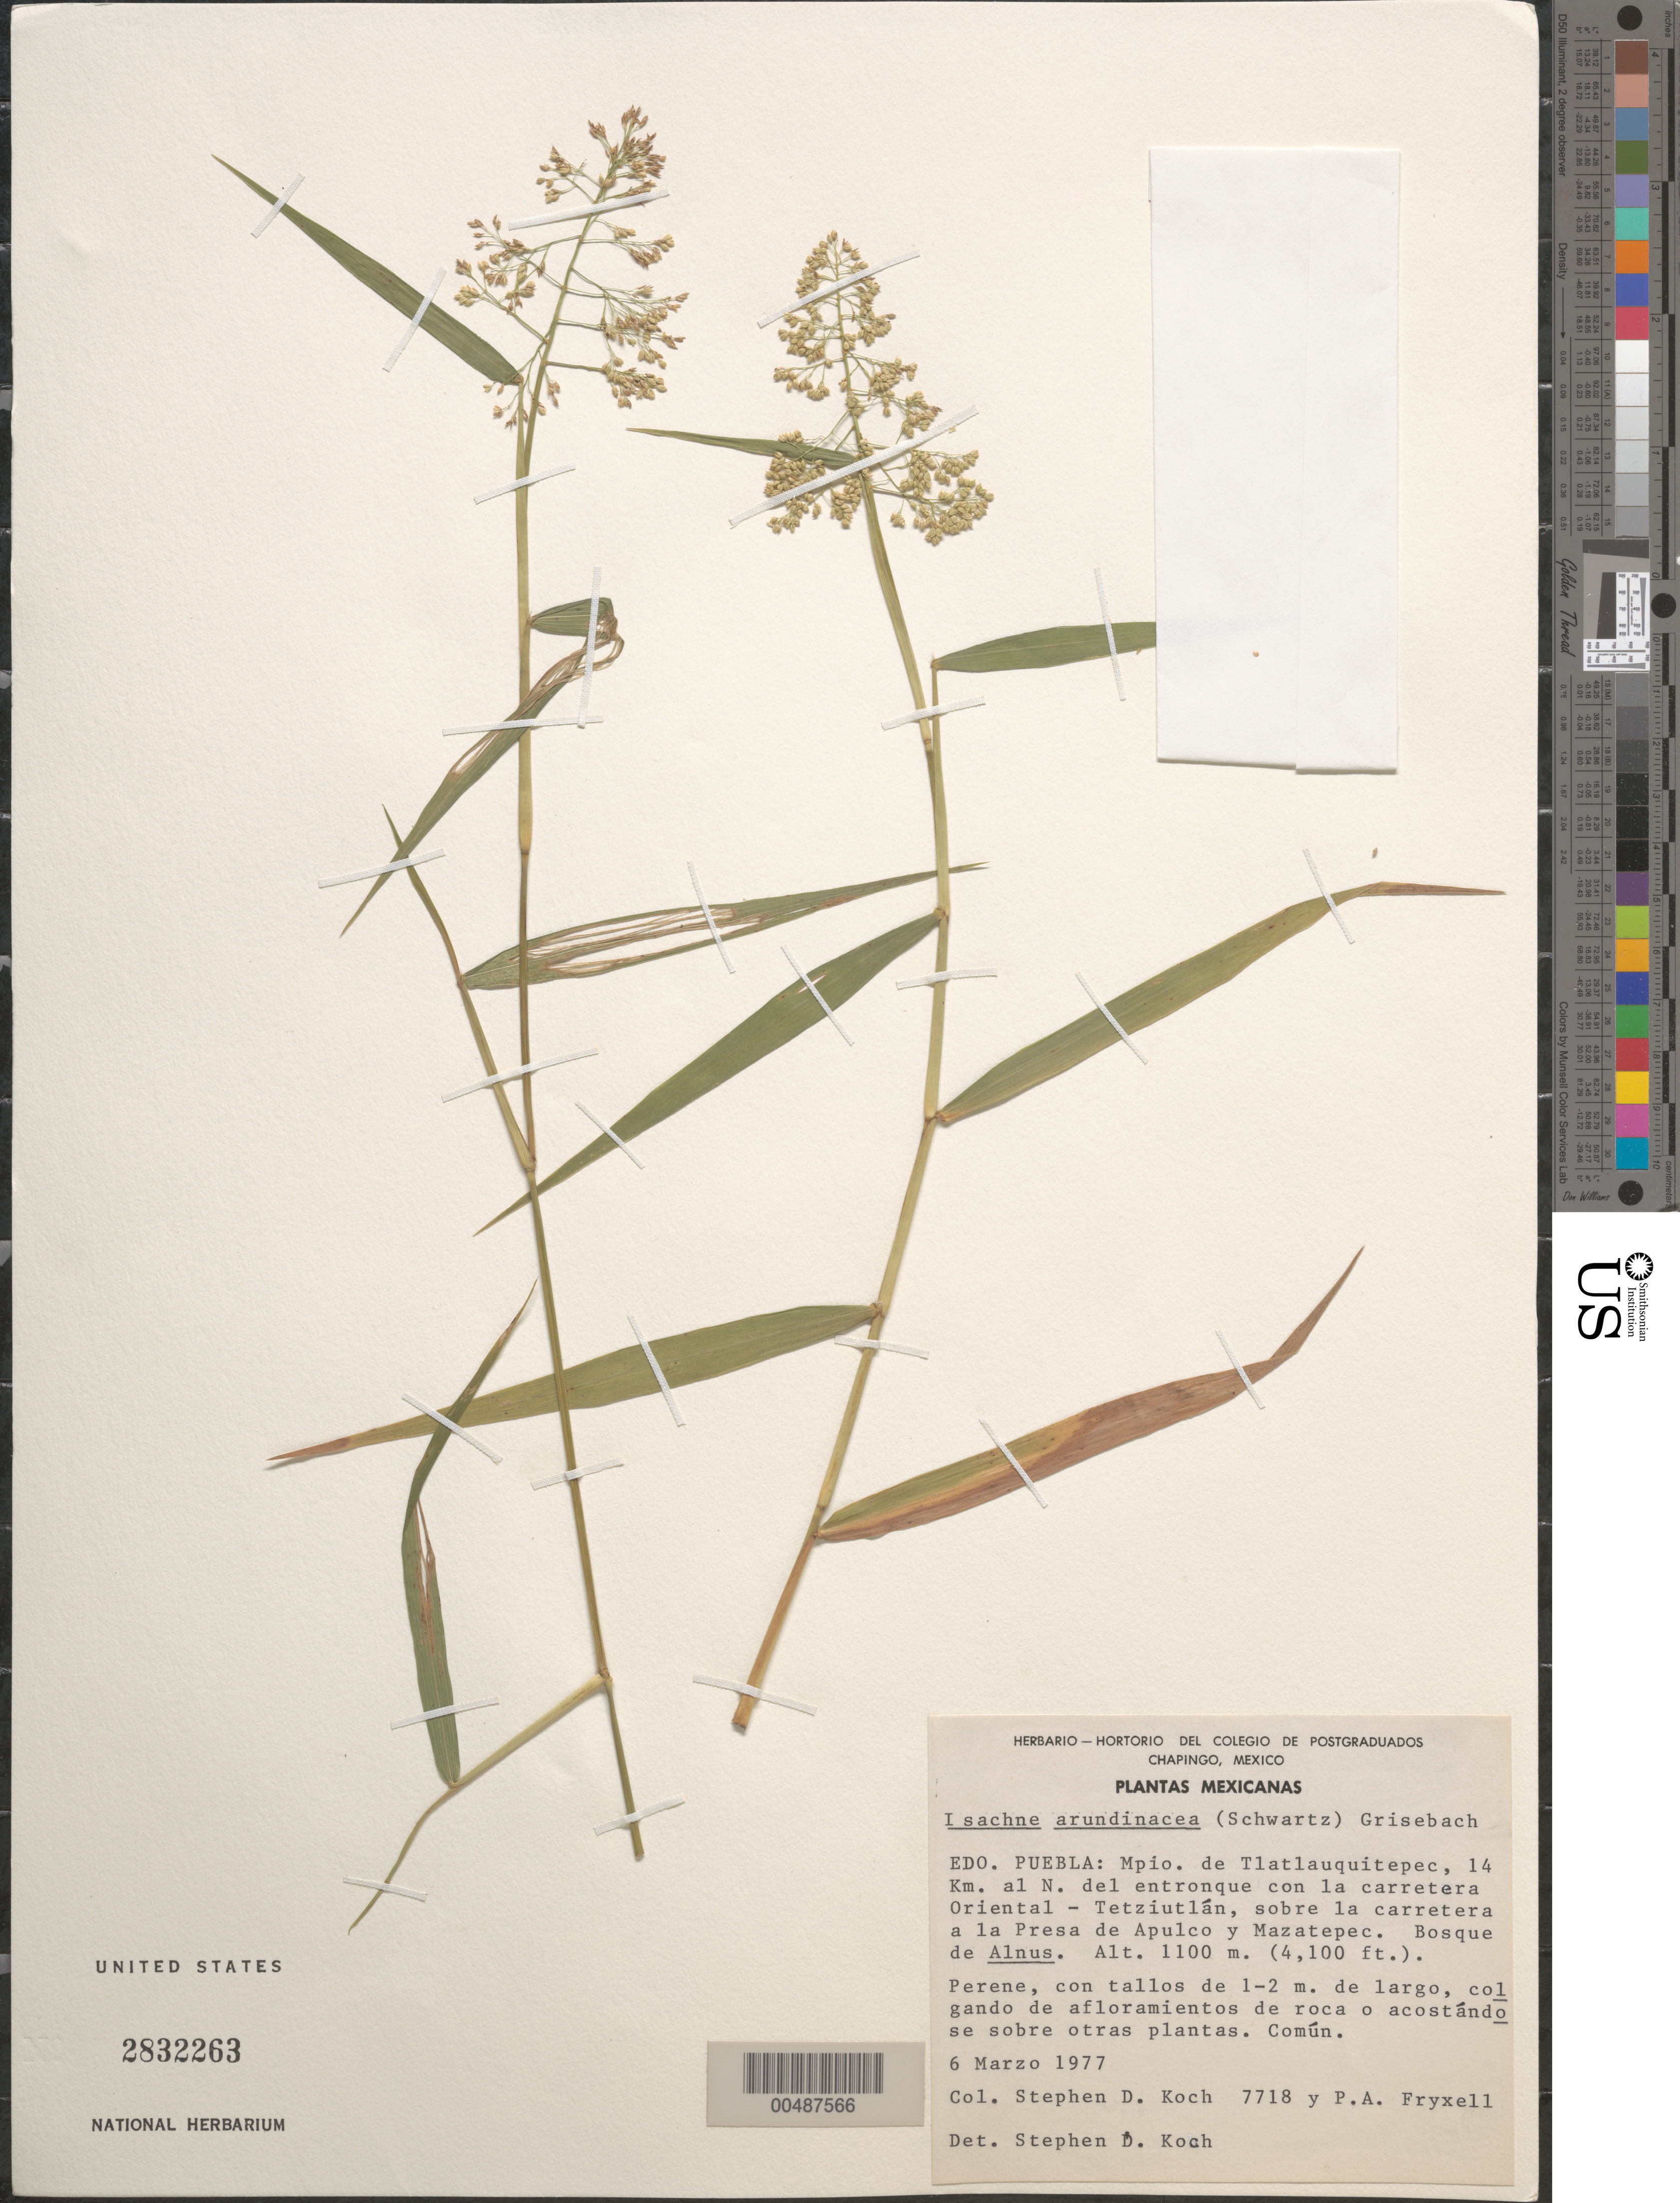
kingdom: Plantae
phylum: Tracheophyta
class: Liliopsida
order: Poales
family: Poaceae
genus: Isachne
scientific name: Isachne arundinacea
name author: (Sw.) Griseb.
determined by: Koch, S. D.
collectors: S. D. Koch & P. A. Fryxell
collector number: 7718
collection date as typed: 6 Mar 1977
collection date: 1977-03-06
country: Mexico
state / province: Puebla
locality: Mpio. de Tlatlauquitepec, 14 km al N del entronque con la carretera Oriental-Tetziutl n, sobre la carretera a la presa de Apu...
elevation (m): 1100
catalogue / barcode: US 2832263